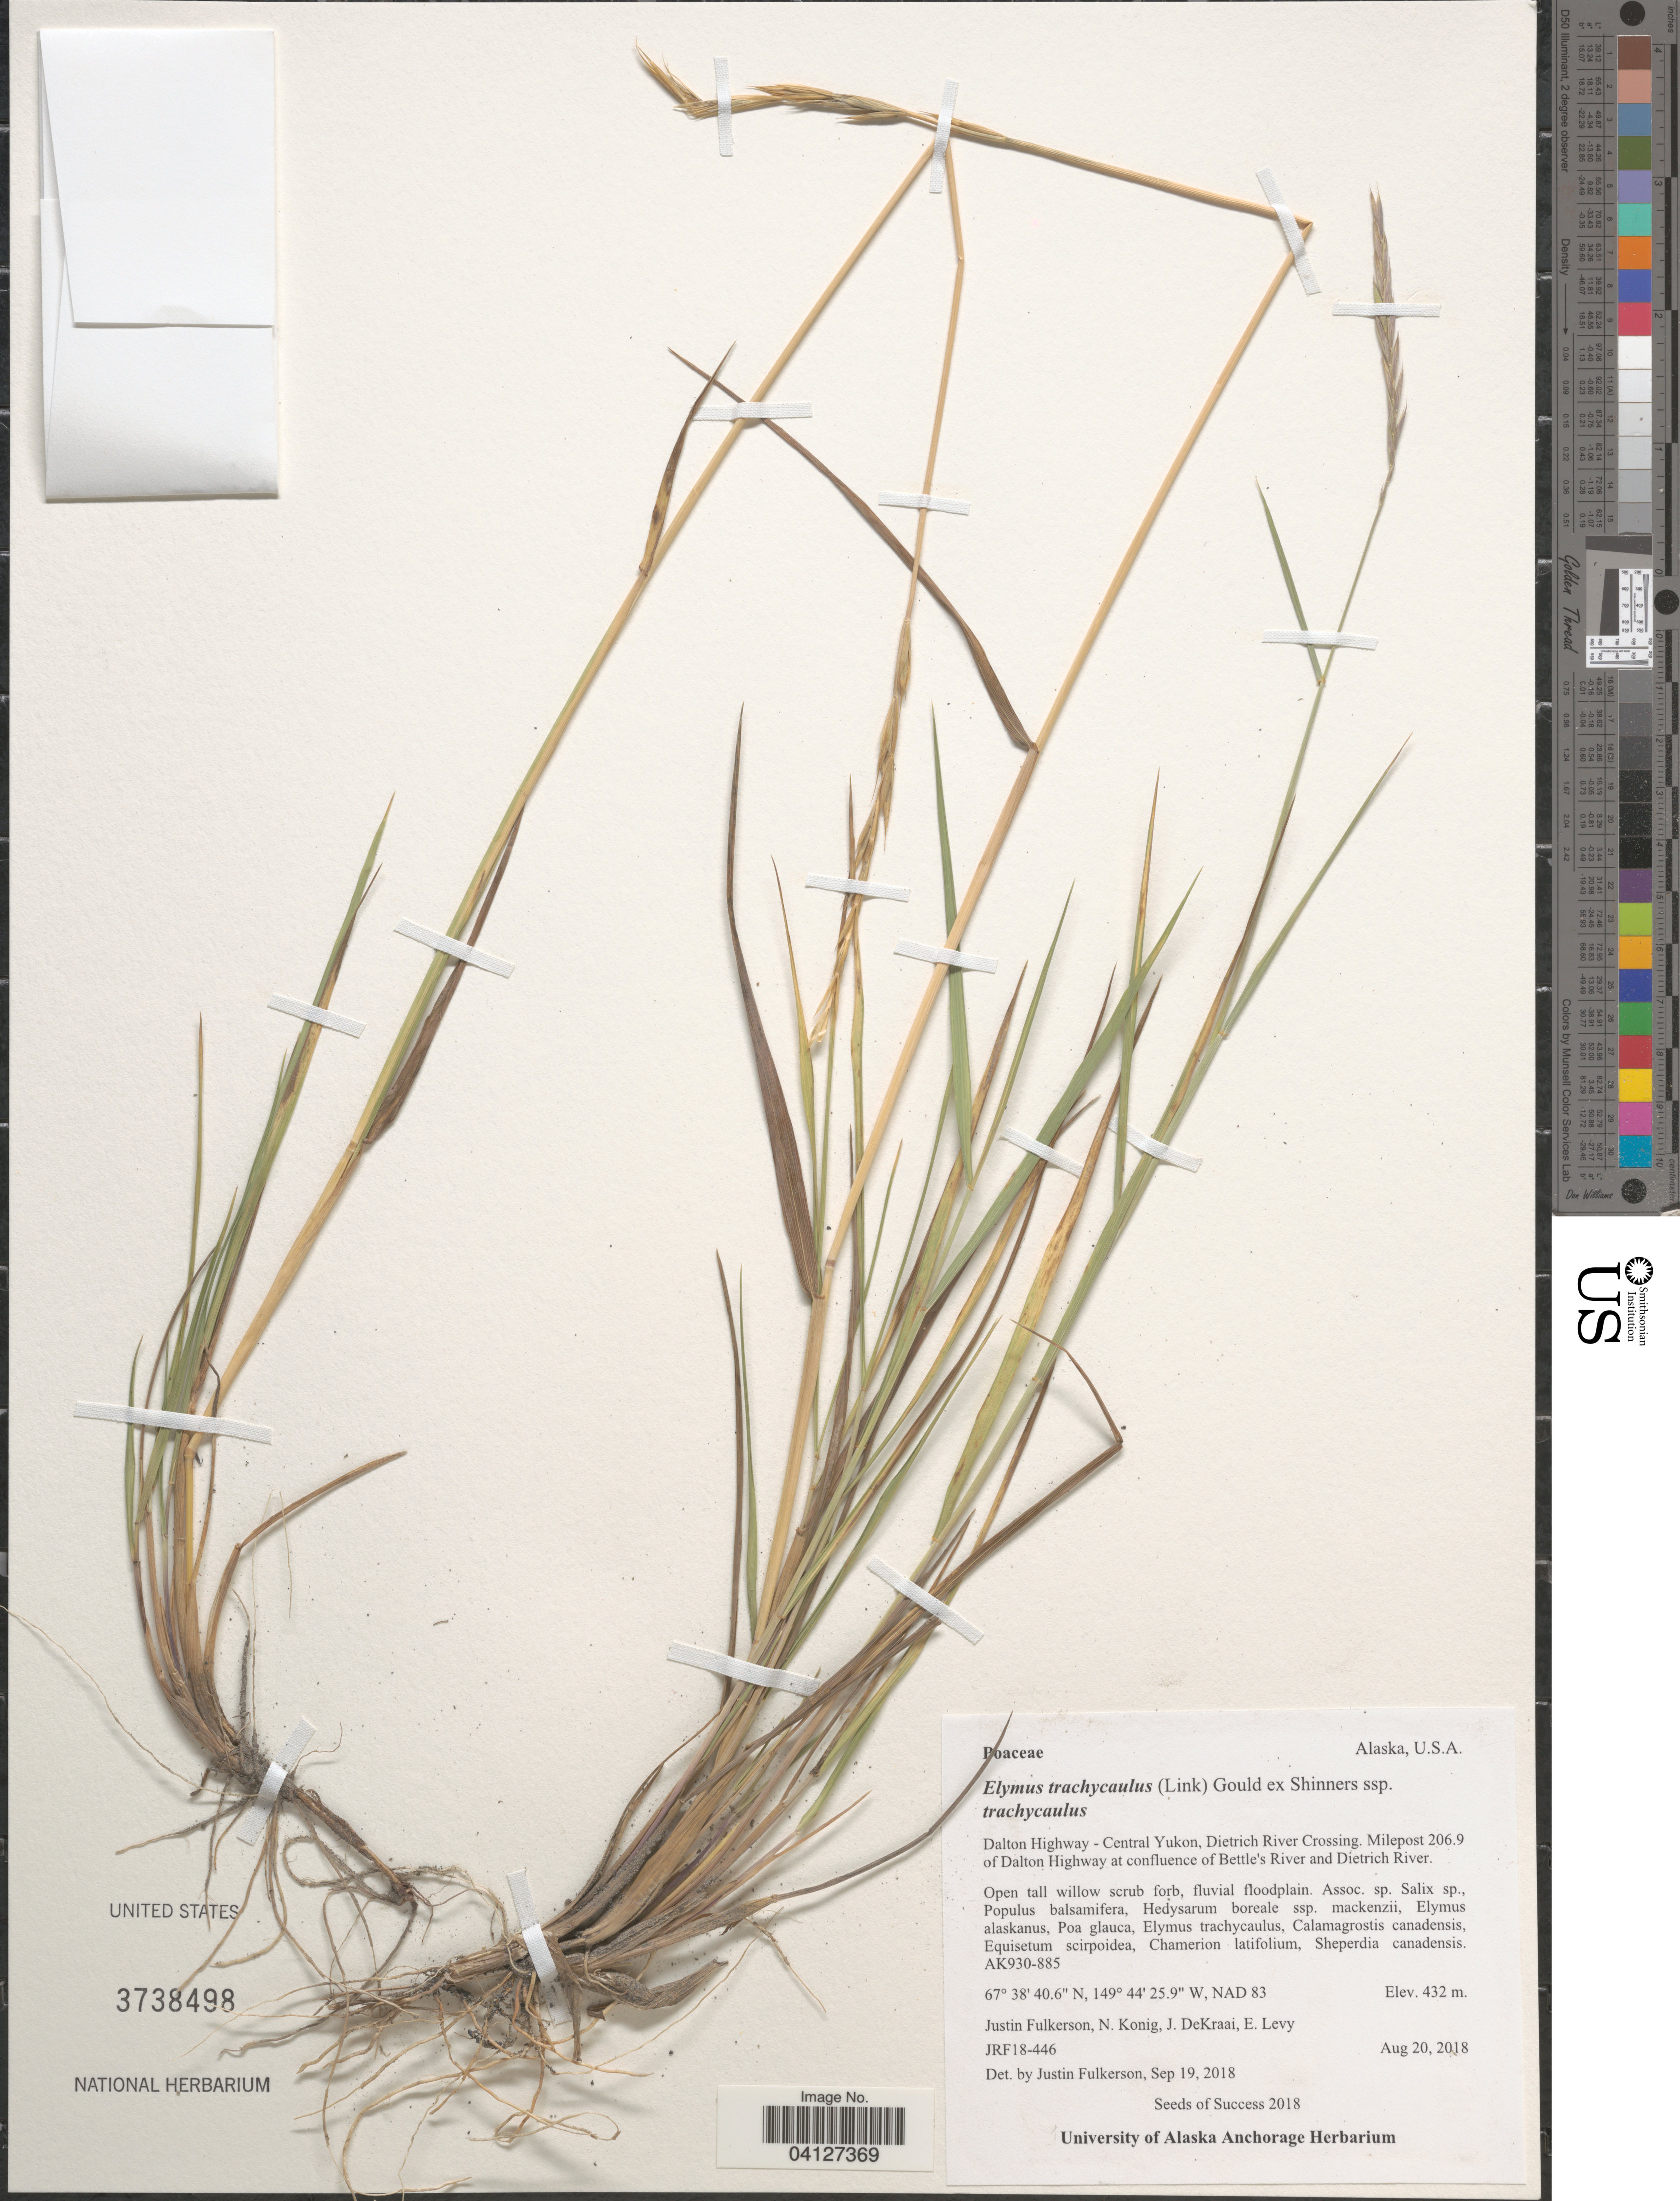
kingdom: Plantae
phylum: Tracheophyta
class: Liliopsida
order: Poales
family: Poaceae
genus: Elymus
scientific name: Elymus trachycaulus subsp. trachycaulus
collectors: J. Fulkerson, N. Konig, J. DeKraai & J. Levy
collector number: JRF18-446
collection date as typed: Transcribed d/m/y: 20/8/2018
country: United States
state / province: Alaska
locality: Dalton Highway - Central Yukon, Dietrich River Crossing. Milepost 206.9 of Dalton Highway at confluence of Bettle's River and Dietrich River.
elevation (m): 432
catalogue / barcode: US 3738498